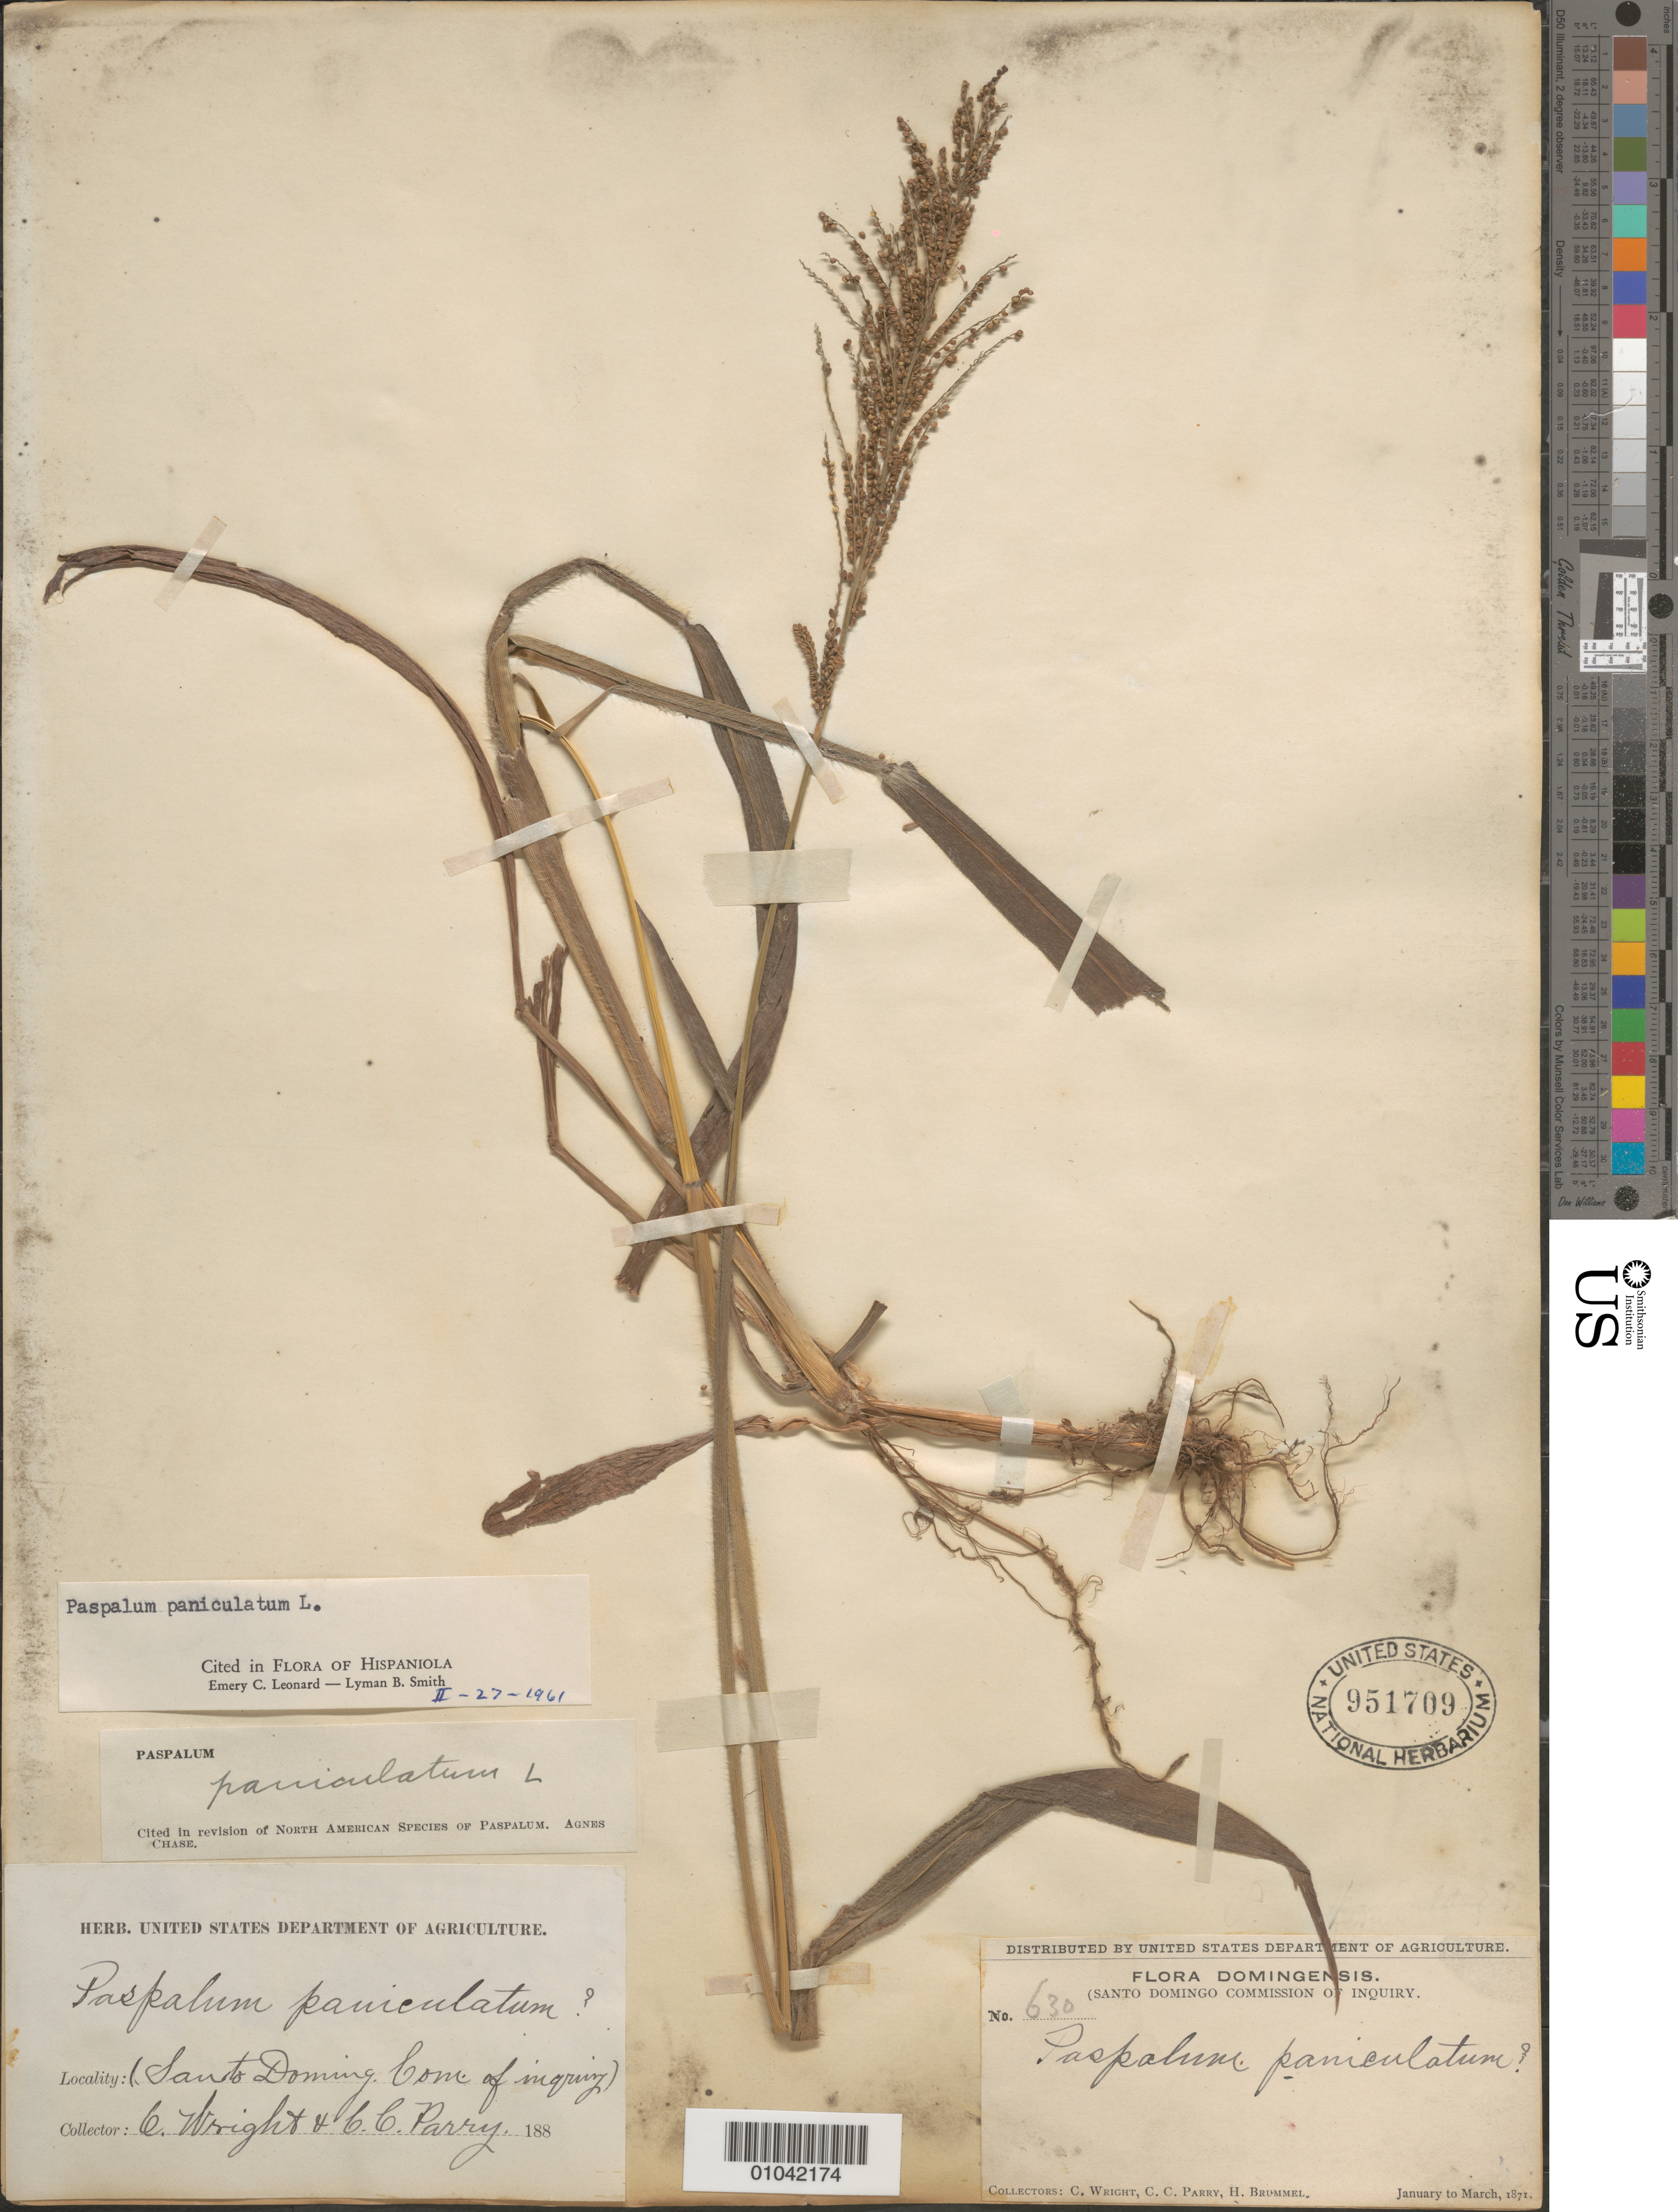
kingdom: Plantae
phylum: Tracheophyta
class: Liliopsida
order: Poales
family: Poaceae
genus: Paspalum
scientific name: Paspalum paniculatum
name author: L.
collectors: C. Wright, C. C. Parry & H. Brummel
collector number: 630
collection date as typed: Jan 1871 to -- Mar 1871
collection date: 1871-01/1871-03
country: Dominican Republic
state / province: Distrito Nacional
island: Hispaniola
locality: Santo Domingo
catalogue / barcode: US 951709